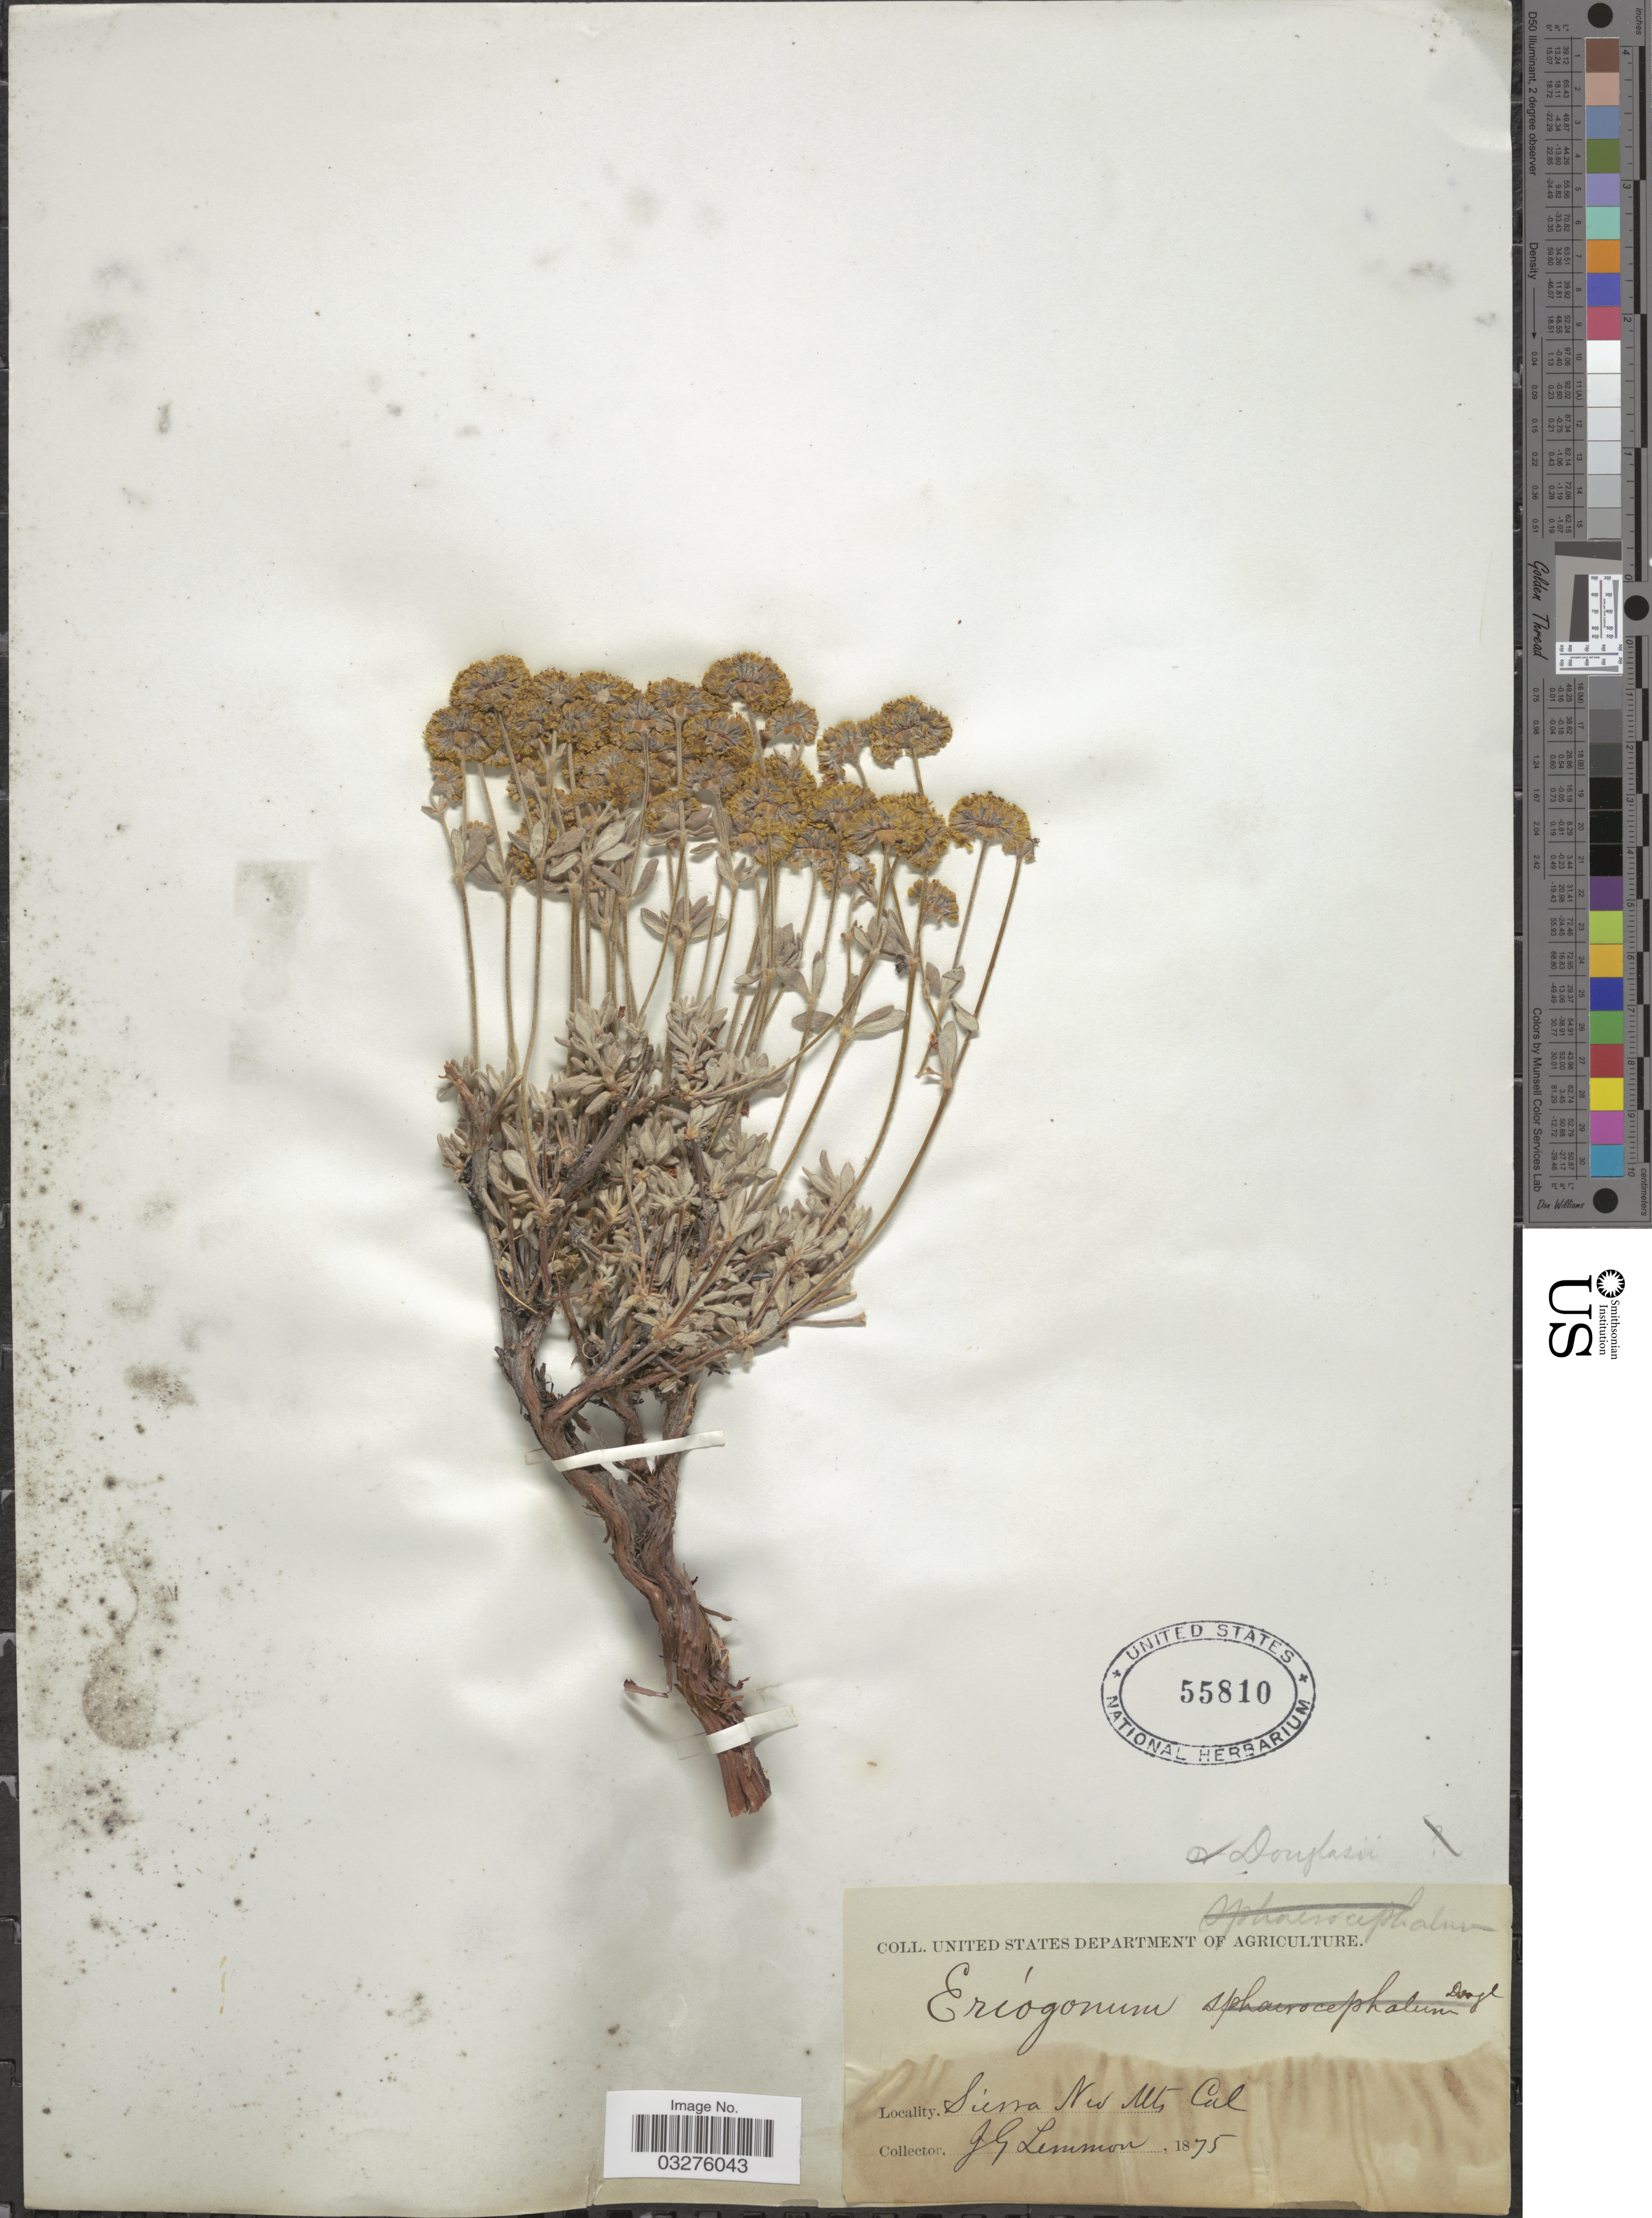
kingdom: Plantae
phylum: Tracheophyta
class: Magnoliopsida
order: Caryophyllales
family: Polygonaceae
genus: Eriogonum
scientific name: Eriogonum douglasii var. douglasii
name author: Benth.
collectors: J. Lemmon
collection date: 1875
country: United States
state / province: California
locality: Sierra Nev Mts.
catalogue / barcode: US 55810